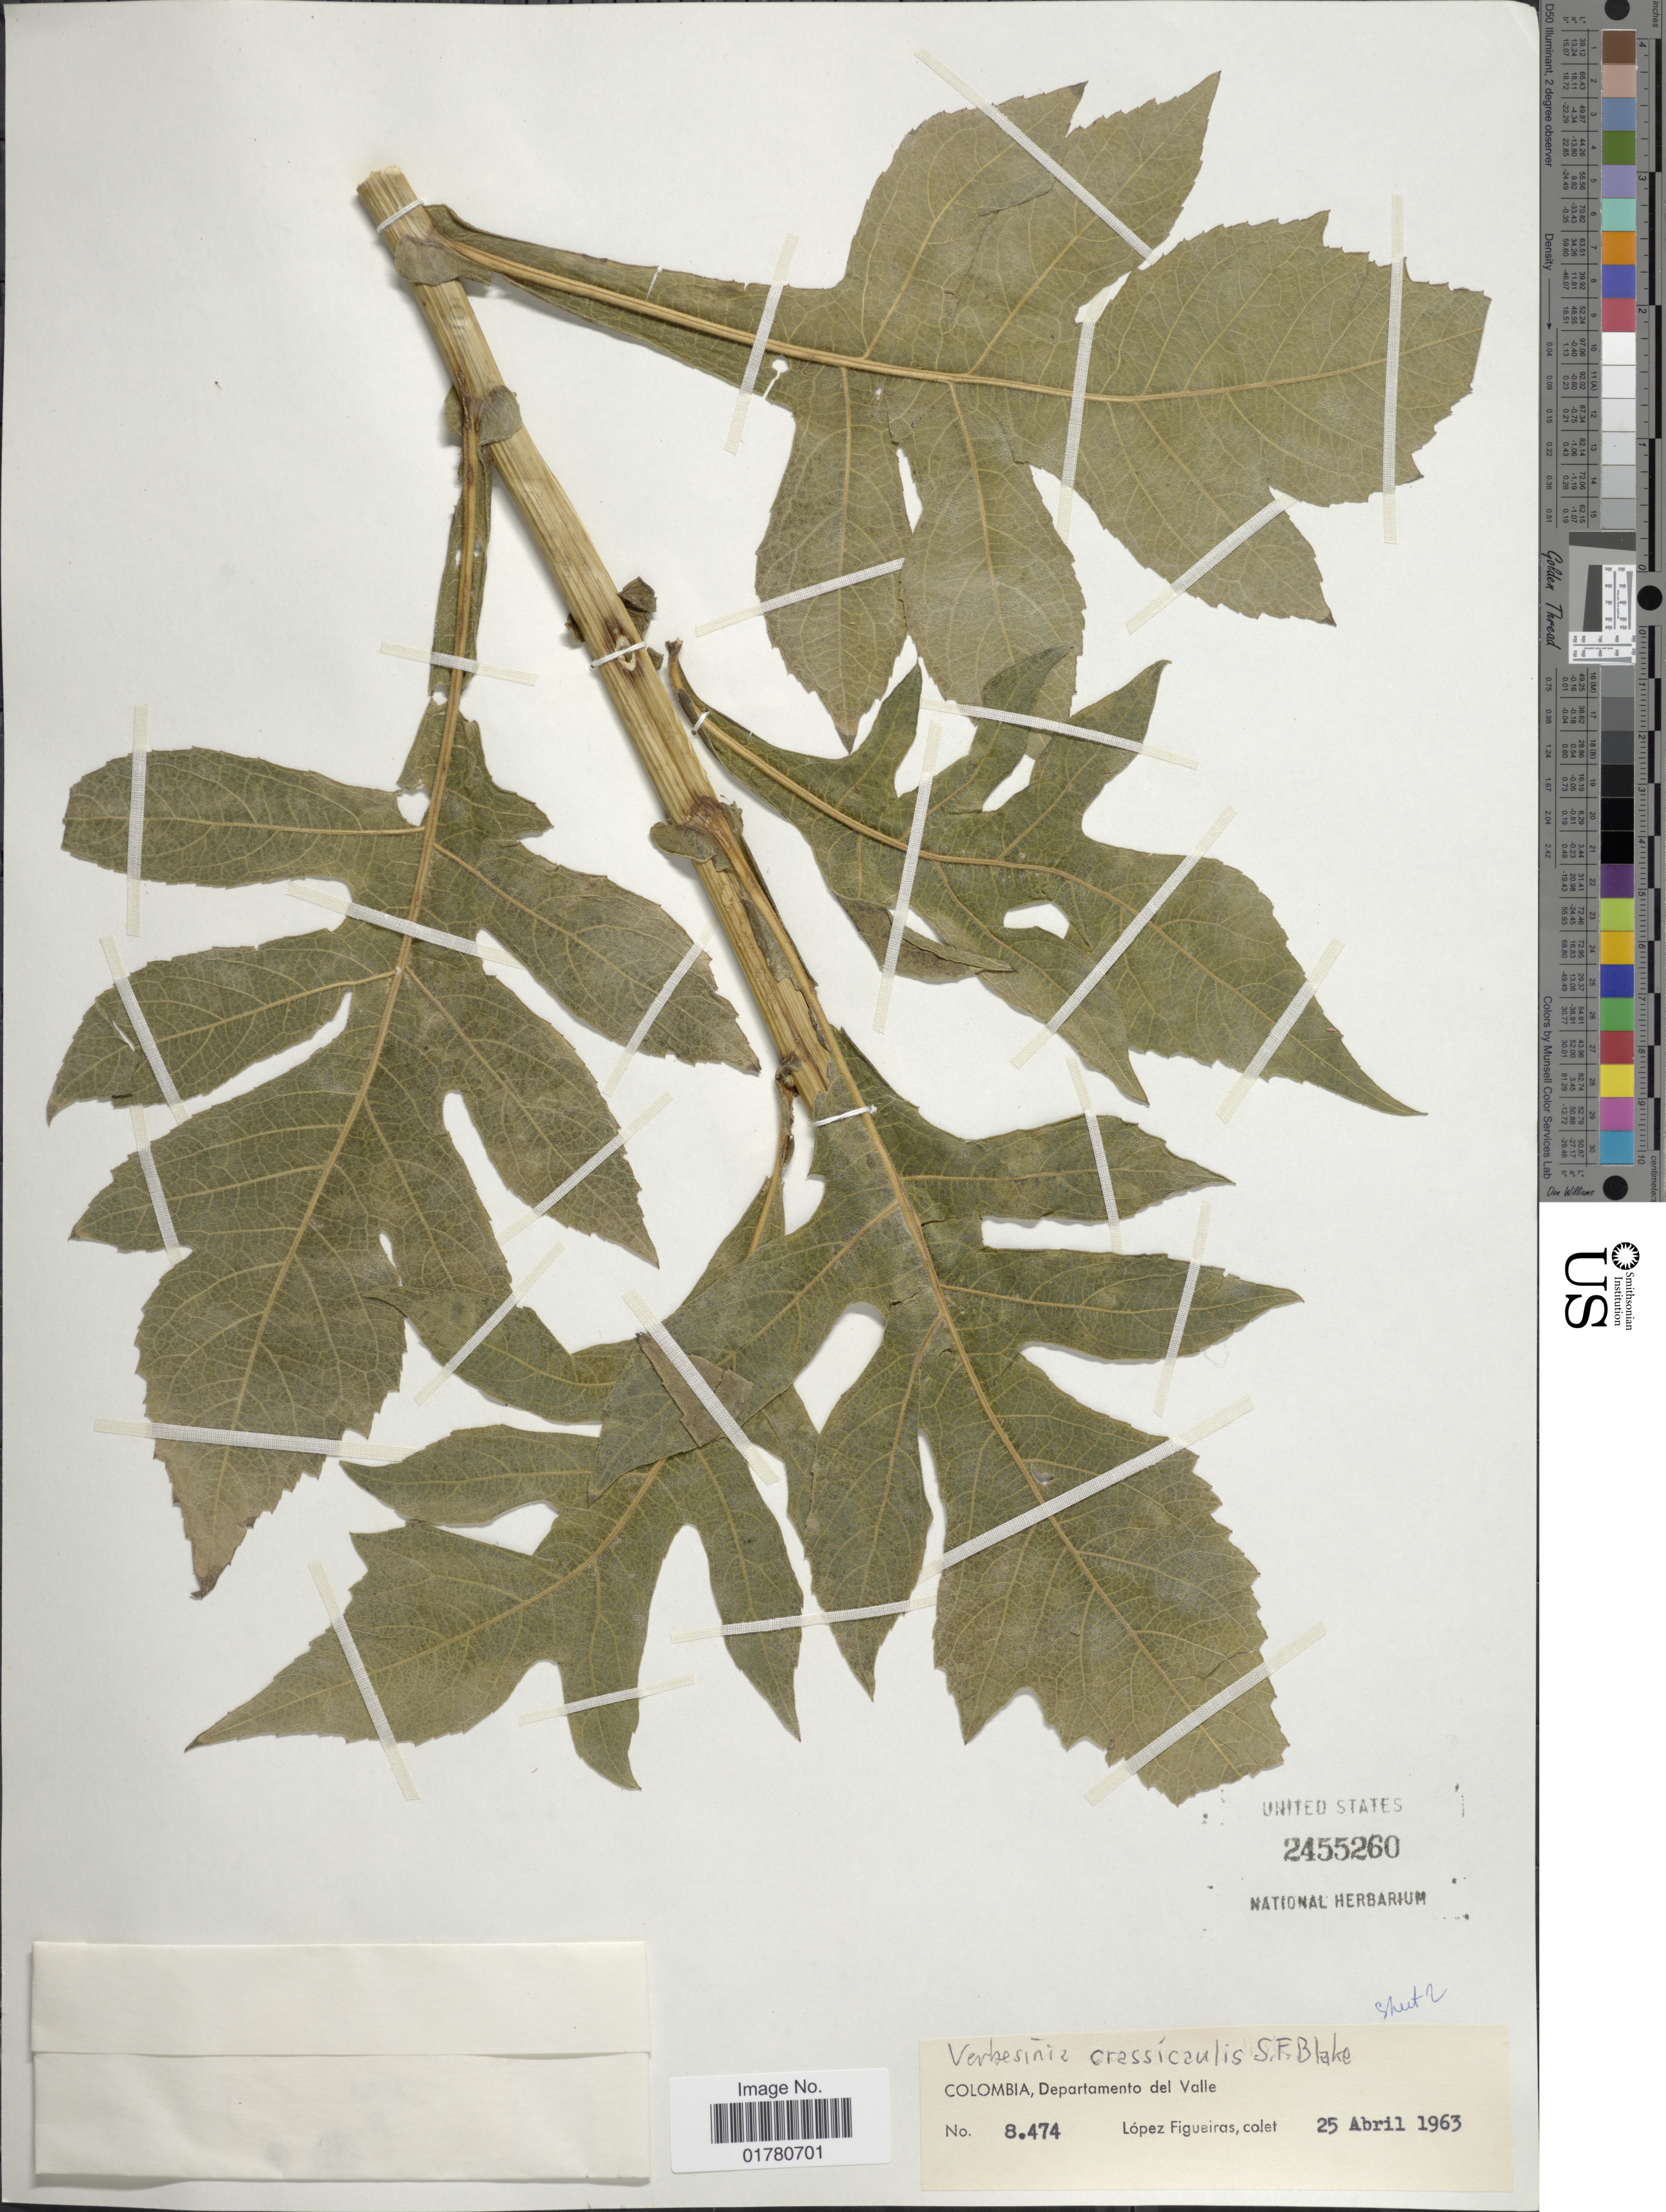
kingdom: Plantae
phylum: Tracheophyta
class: Magnoliopsida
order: Asterales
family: Asteraceae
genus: Verbesina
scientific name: Verbesina crassicaulis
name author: S.F. Blake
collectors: M. López Figueiras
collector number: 8474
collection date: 1963-04-25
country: Colombia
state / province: Valle del Cauca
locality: Departamento del Valle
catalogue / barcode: US 2455260